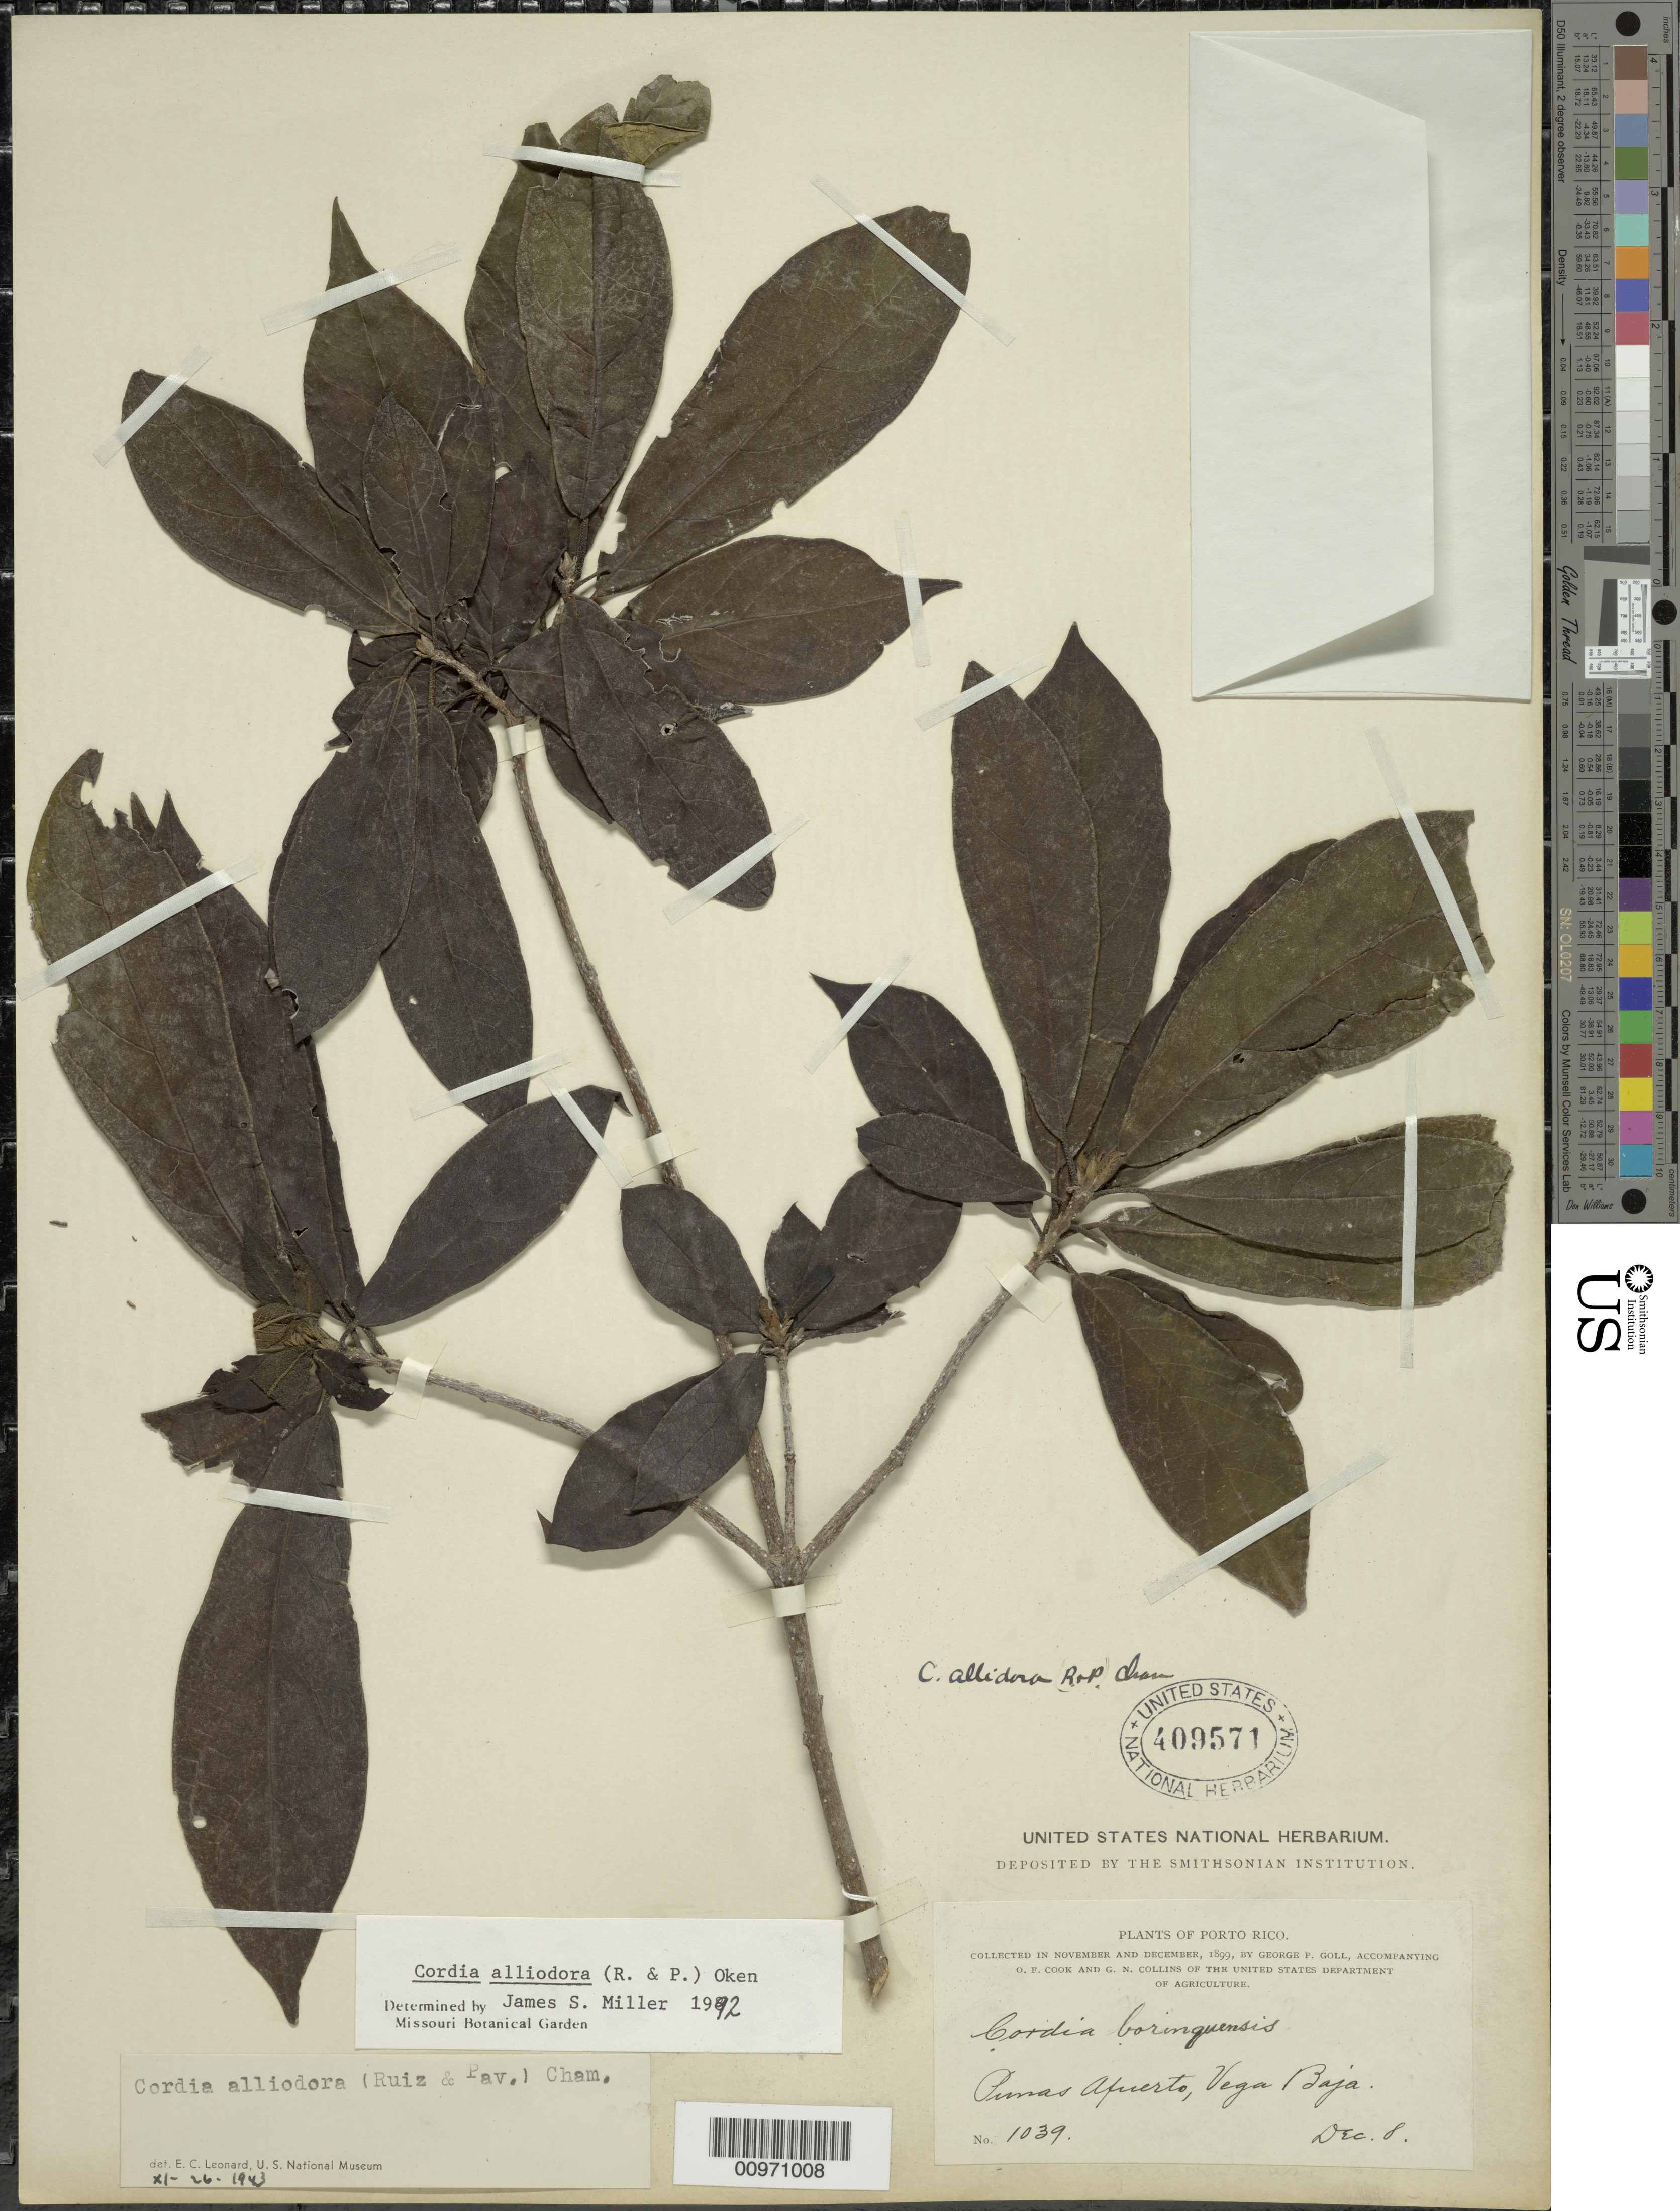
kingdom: Plantae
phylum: Tracheophyta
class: Magnoliopsida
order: Boraginales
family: Cordiaceae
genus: Cordia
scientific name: Cordia alliodora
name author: (Ruiz & Pav.) Oken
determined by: Miller, James S., (MO), Missouri Botanical Garden (UNITED STATES)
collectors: G. Goll, O. F. Cook & G. N. Collins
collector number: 1039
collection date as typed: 08 Dec 1899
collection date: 1899-12-08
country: Puerto Rico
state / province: Vega Baja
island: Puerto Rico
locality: Punas Afuerto, Vega Baja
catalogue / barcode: US 409571